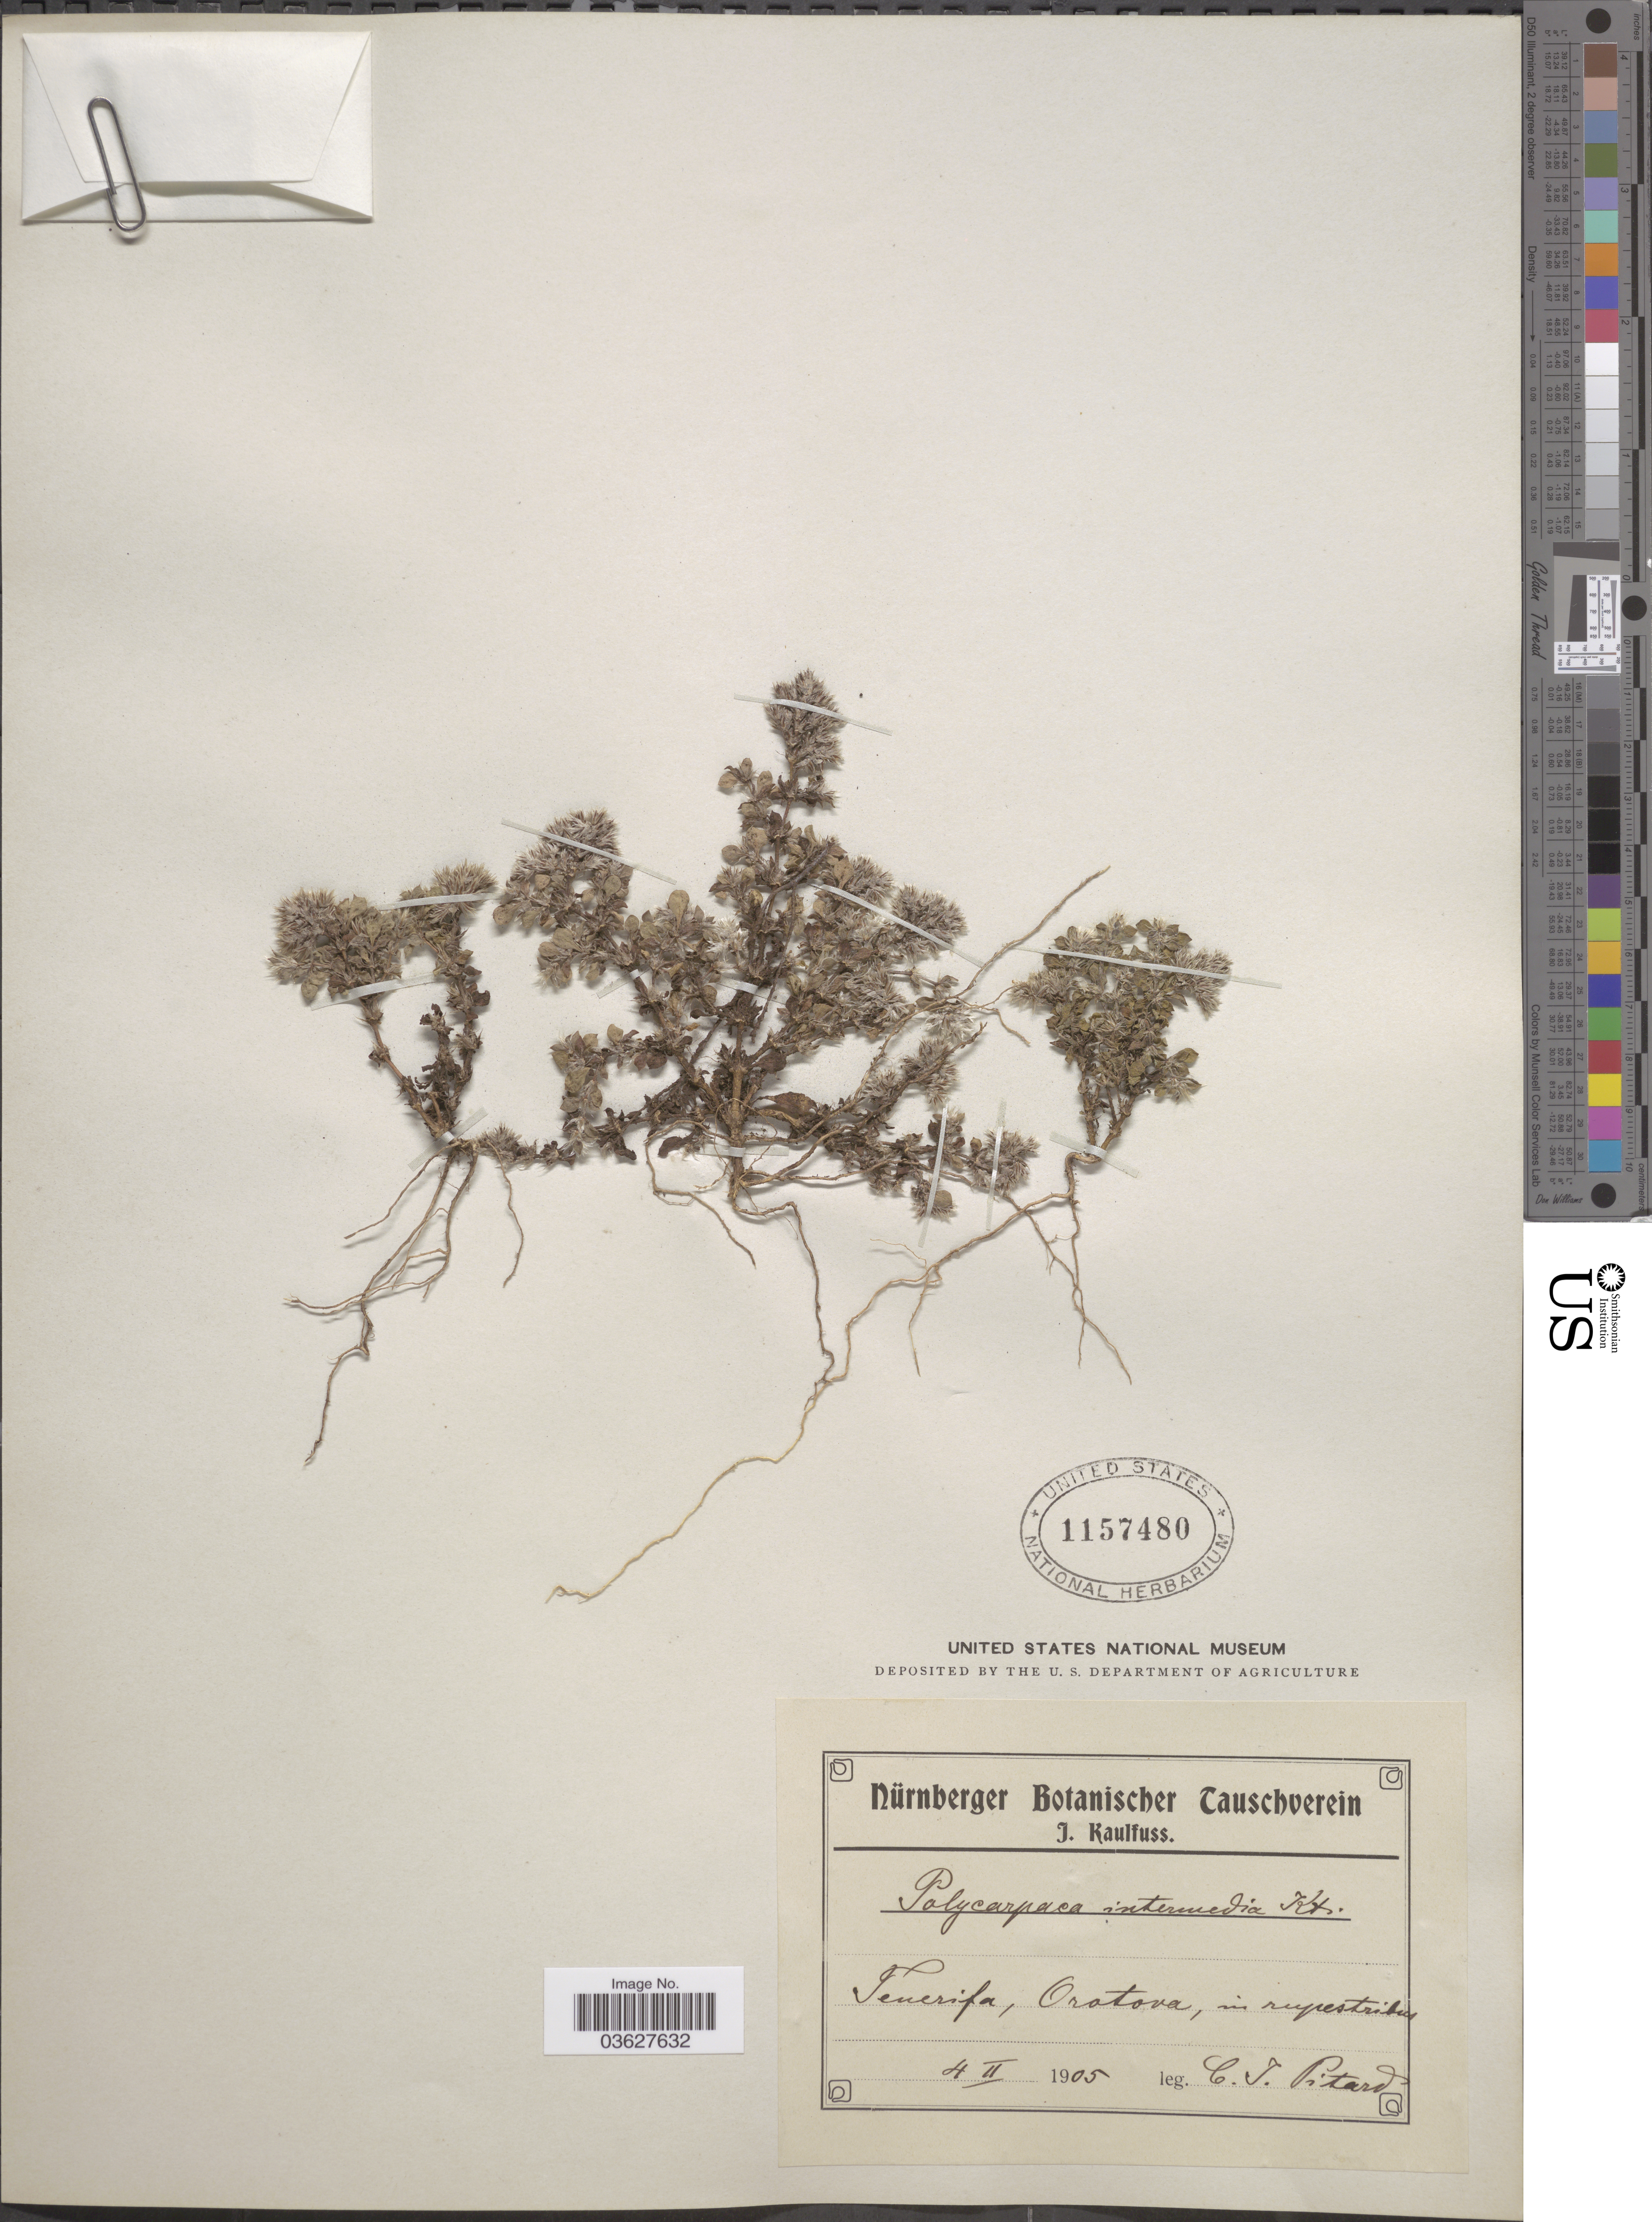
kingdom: Plantae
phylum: Tracheophyta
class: Magnoliopsida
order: Caryophyllales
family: Caryophyllaceae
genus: Polycarpaea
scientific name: Polycarpaea intermedia Kaulf. sp. nov. ined.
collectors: C. Pitard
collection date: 1905-02-04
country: Spain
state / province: Canarias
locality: Tenerifa, Oratova, in rupestribus.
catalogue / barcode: US 1157480